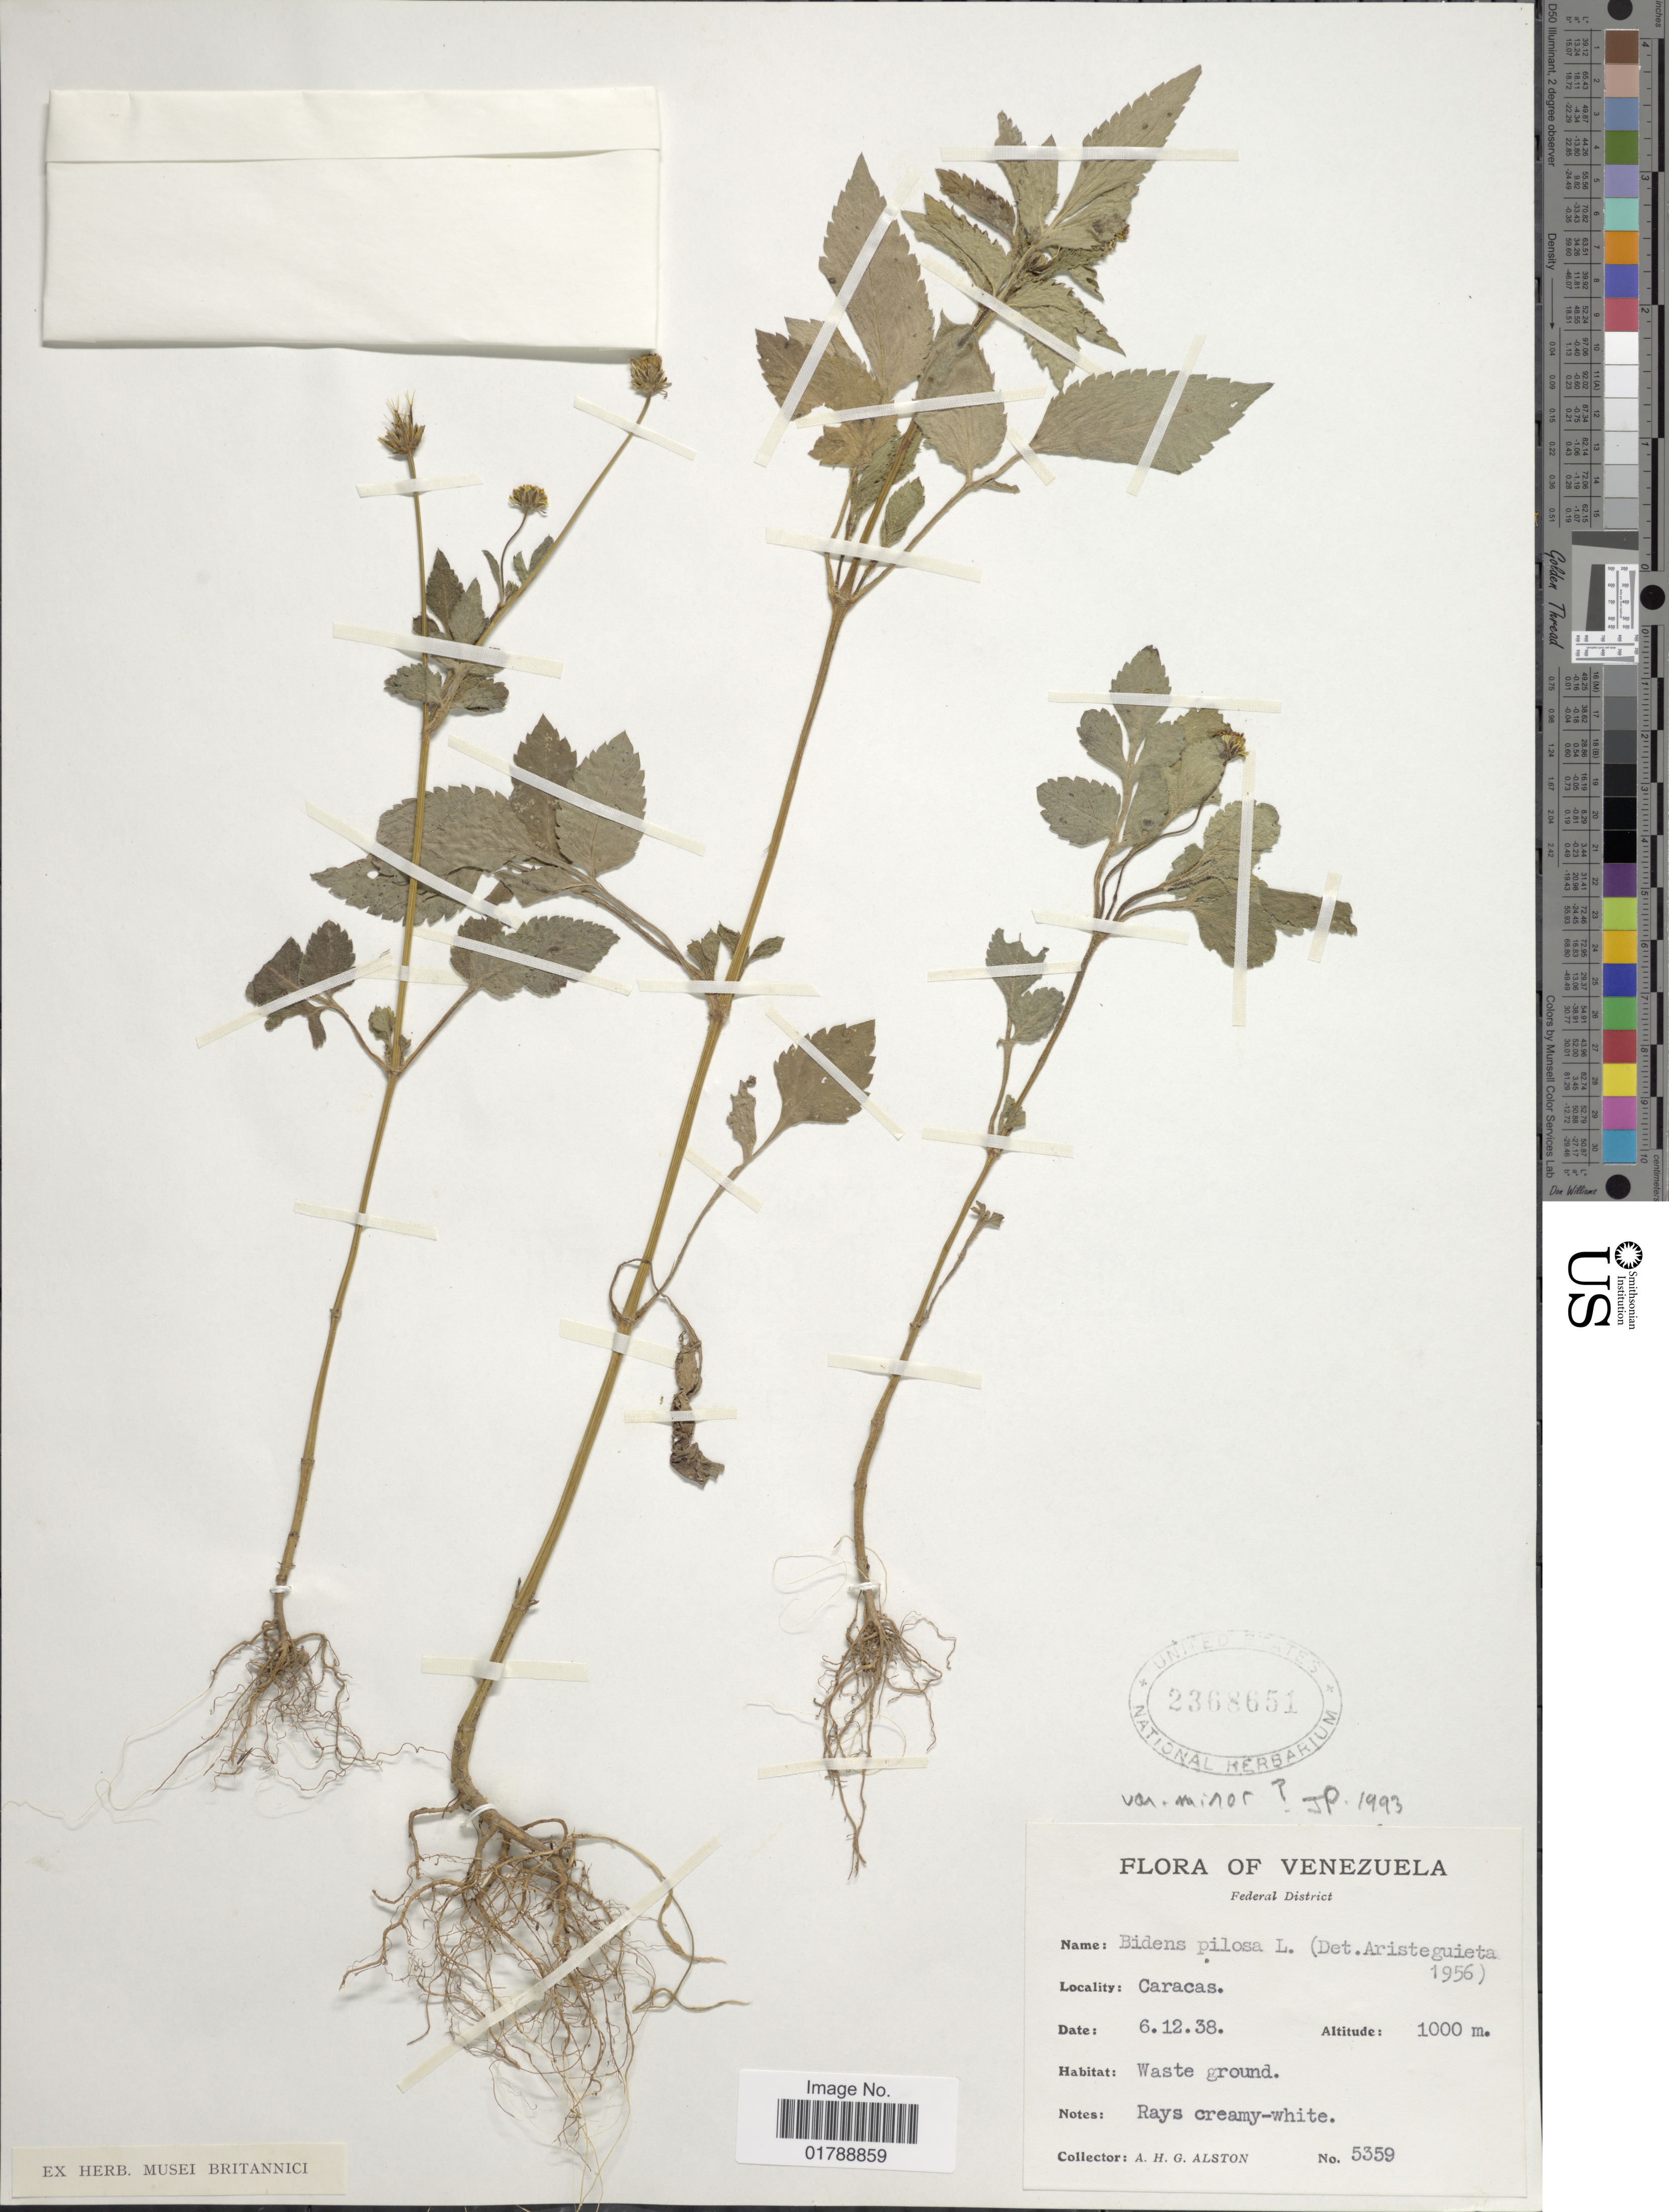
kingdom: Plantae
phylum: Tracheophyta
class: Magnoliopsida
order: Asterales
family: Asteraceae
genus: Bidens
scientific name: Bidens pilosa var. minor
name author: (Blume) Sherff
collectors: A. H. Alston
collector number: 5359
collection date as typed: Transcribed d/m/y: 6/12/38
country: Venezuela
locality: Federal District. Caracas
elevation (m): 1000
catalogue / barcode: US 2368651